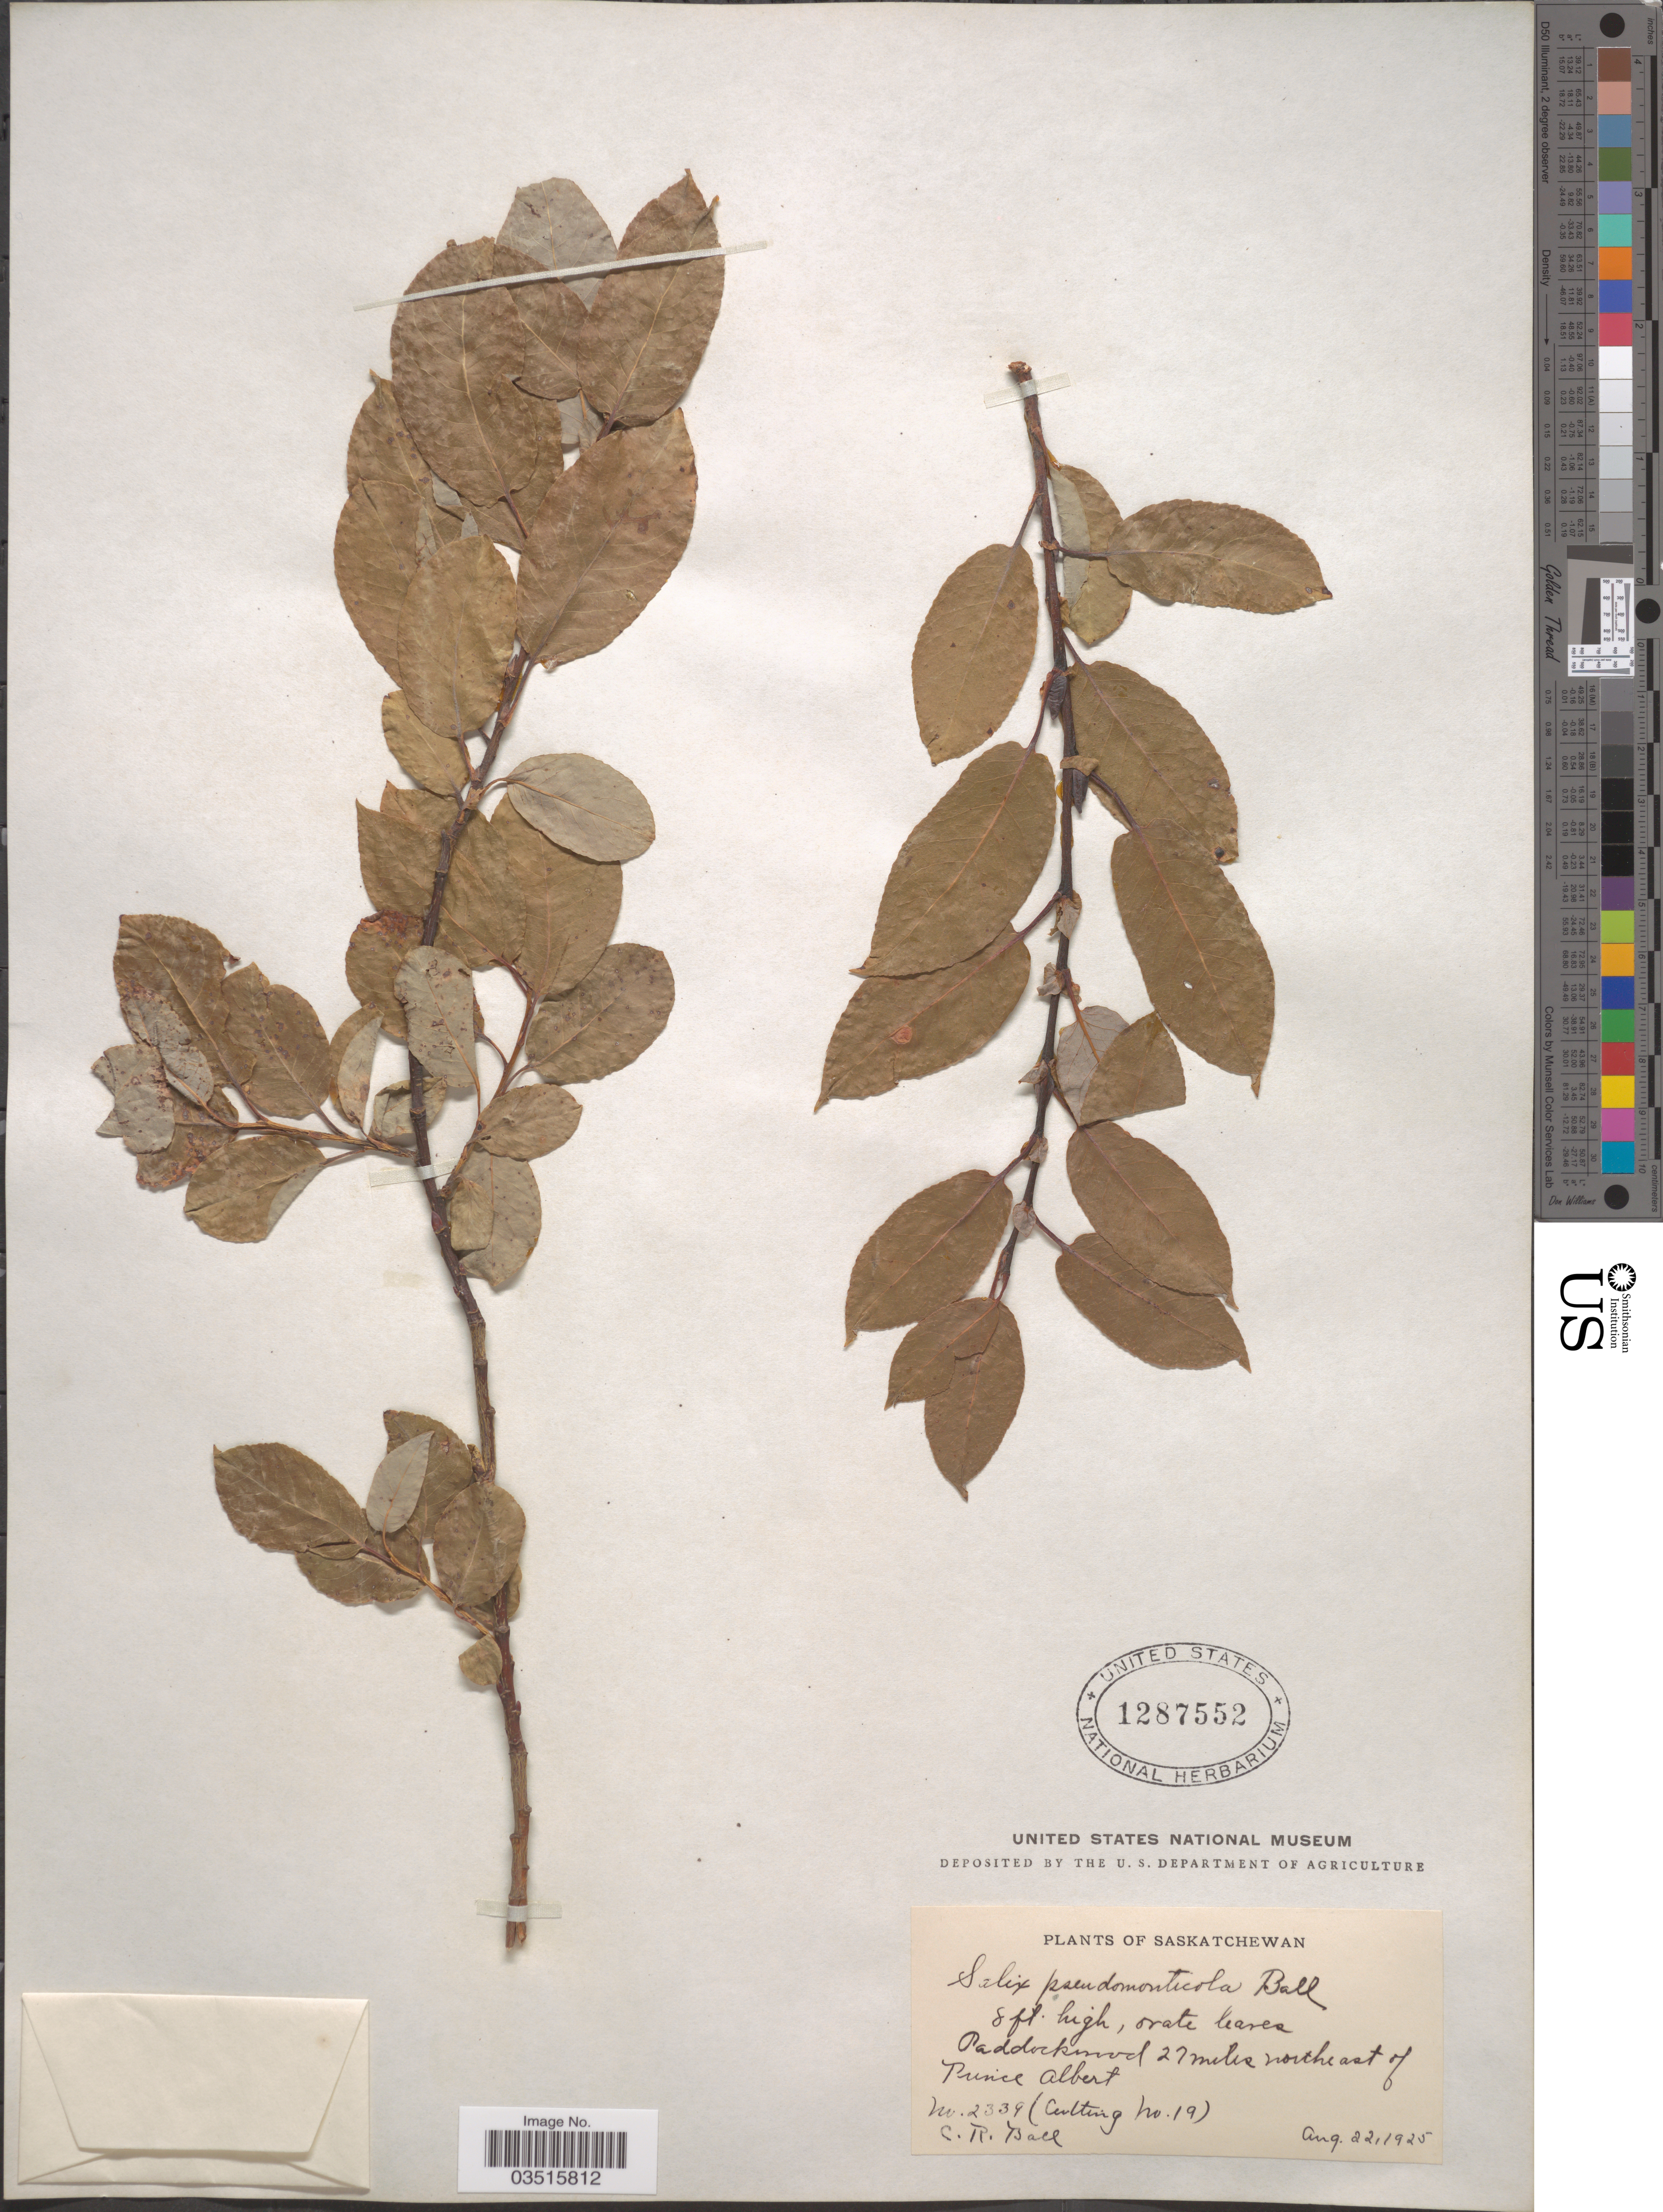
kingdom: Plantae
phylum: Tracheophyta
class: Magnoliopsida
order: Malpighiales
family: Salicaceae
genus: Salix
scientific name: Salix monticola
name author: Bebb.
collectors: C. R. Ball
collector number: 2339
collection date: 1925-08-22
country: Canada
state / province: Saskatchewan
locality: Paddockwood 27 miles northeast of Prince Albert.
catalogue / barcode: US 1287552